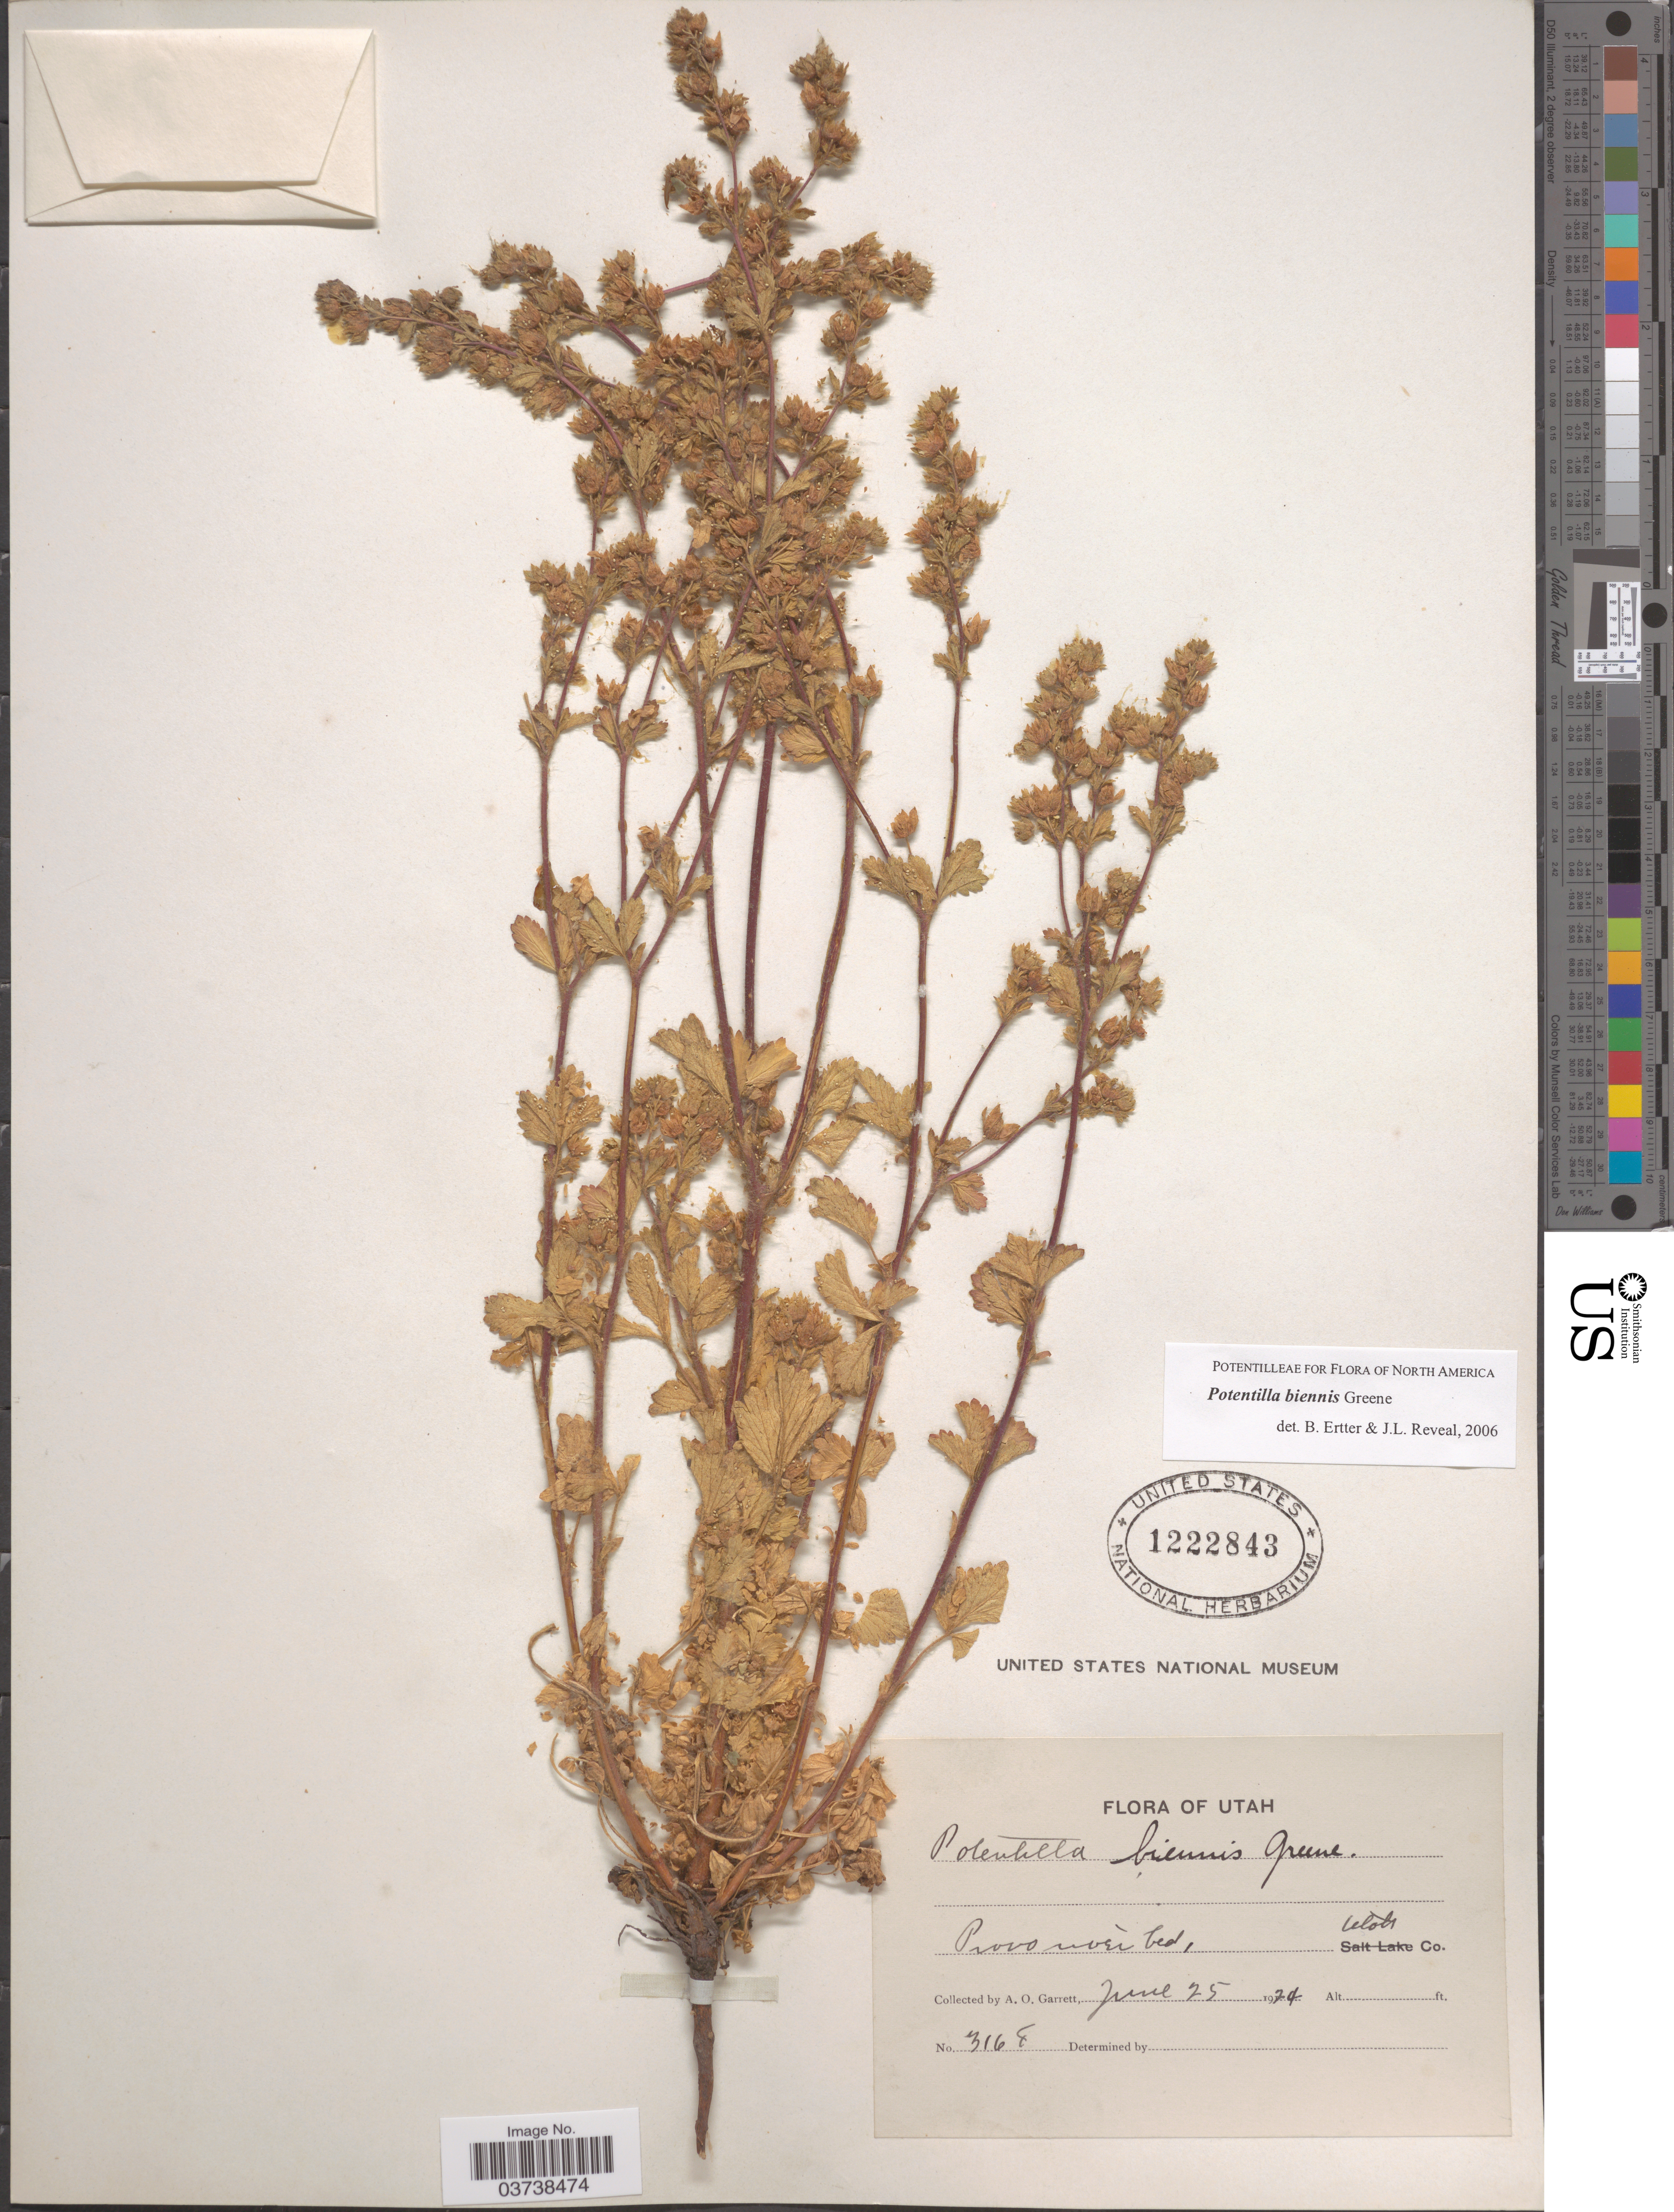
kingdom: Plantae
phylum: Tracheophyta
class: Magnoliopsida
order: Rosales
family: Rosaceae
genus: Potentilla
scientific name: Potentilla biennis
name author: Greene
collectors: A. O. Garrett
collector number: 3164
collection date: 1974-06-25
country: United States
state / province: Utah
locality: Provo river bed. Utah Co.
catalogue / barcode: US 1222843